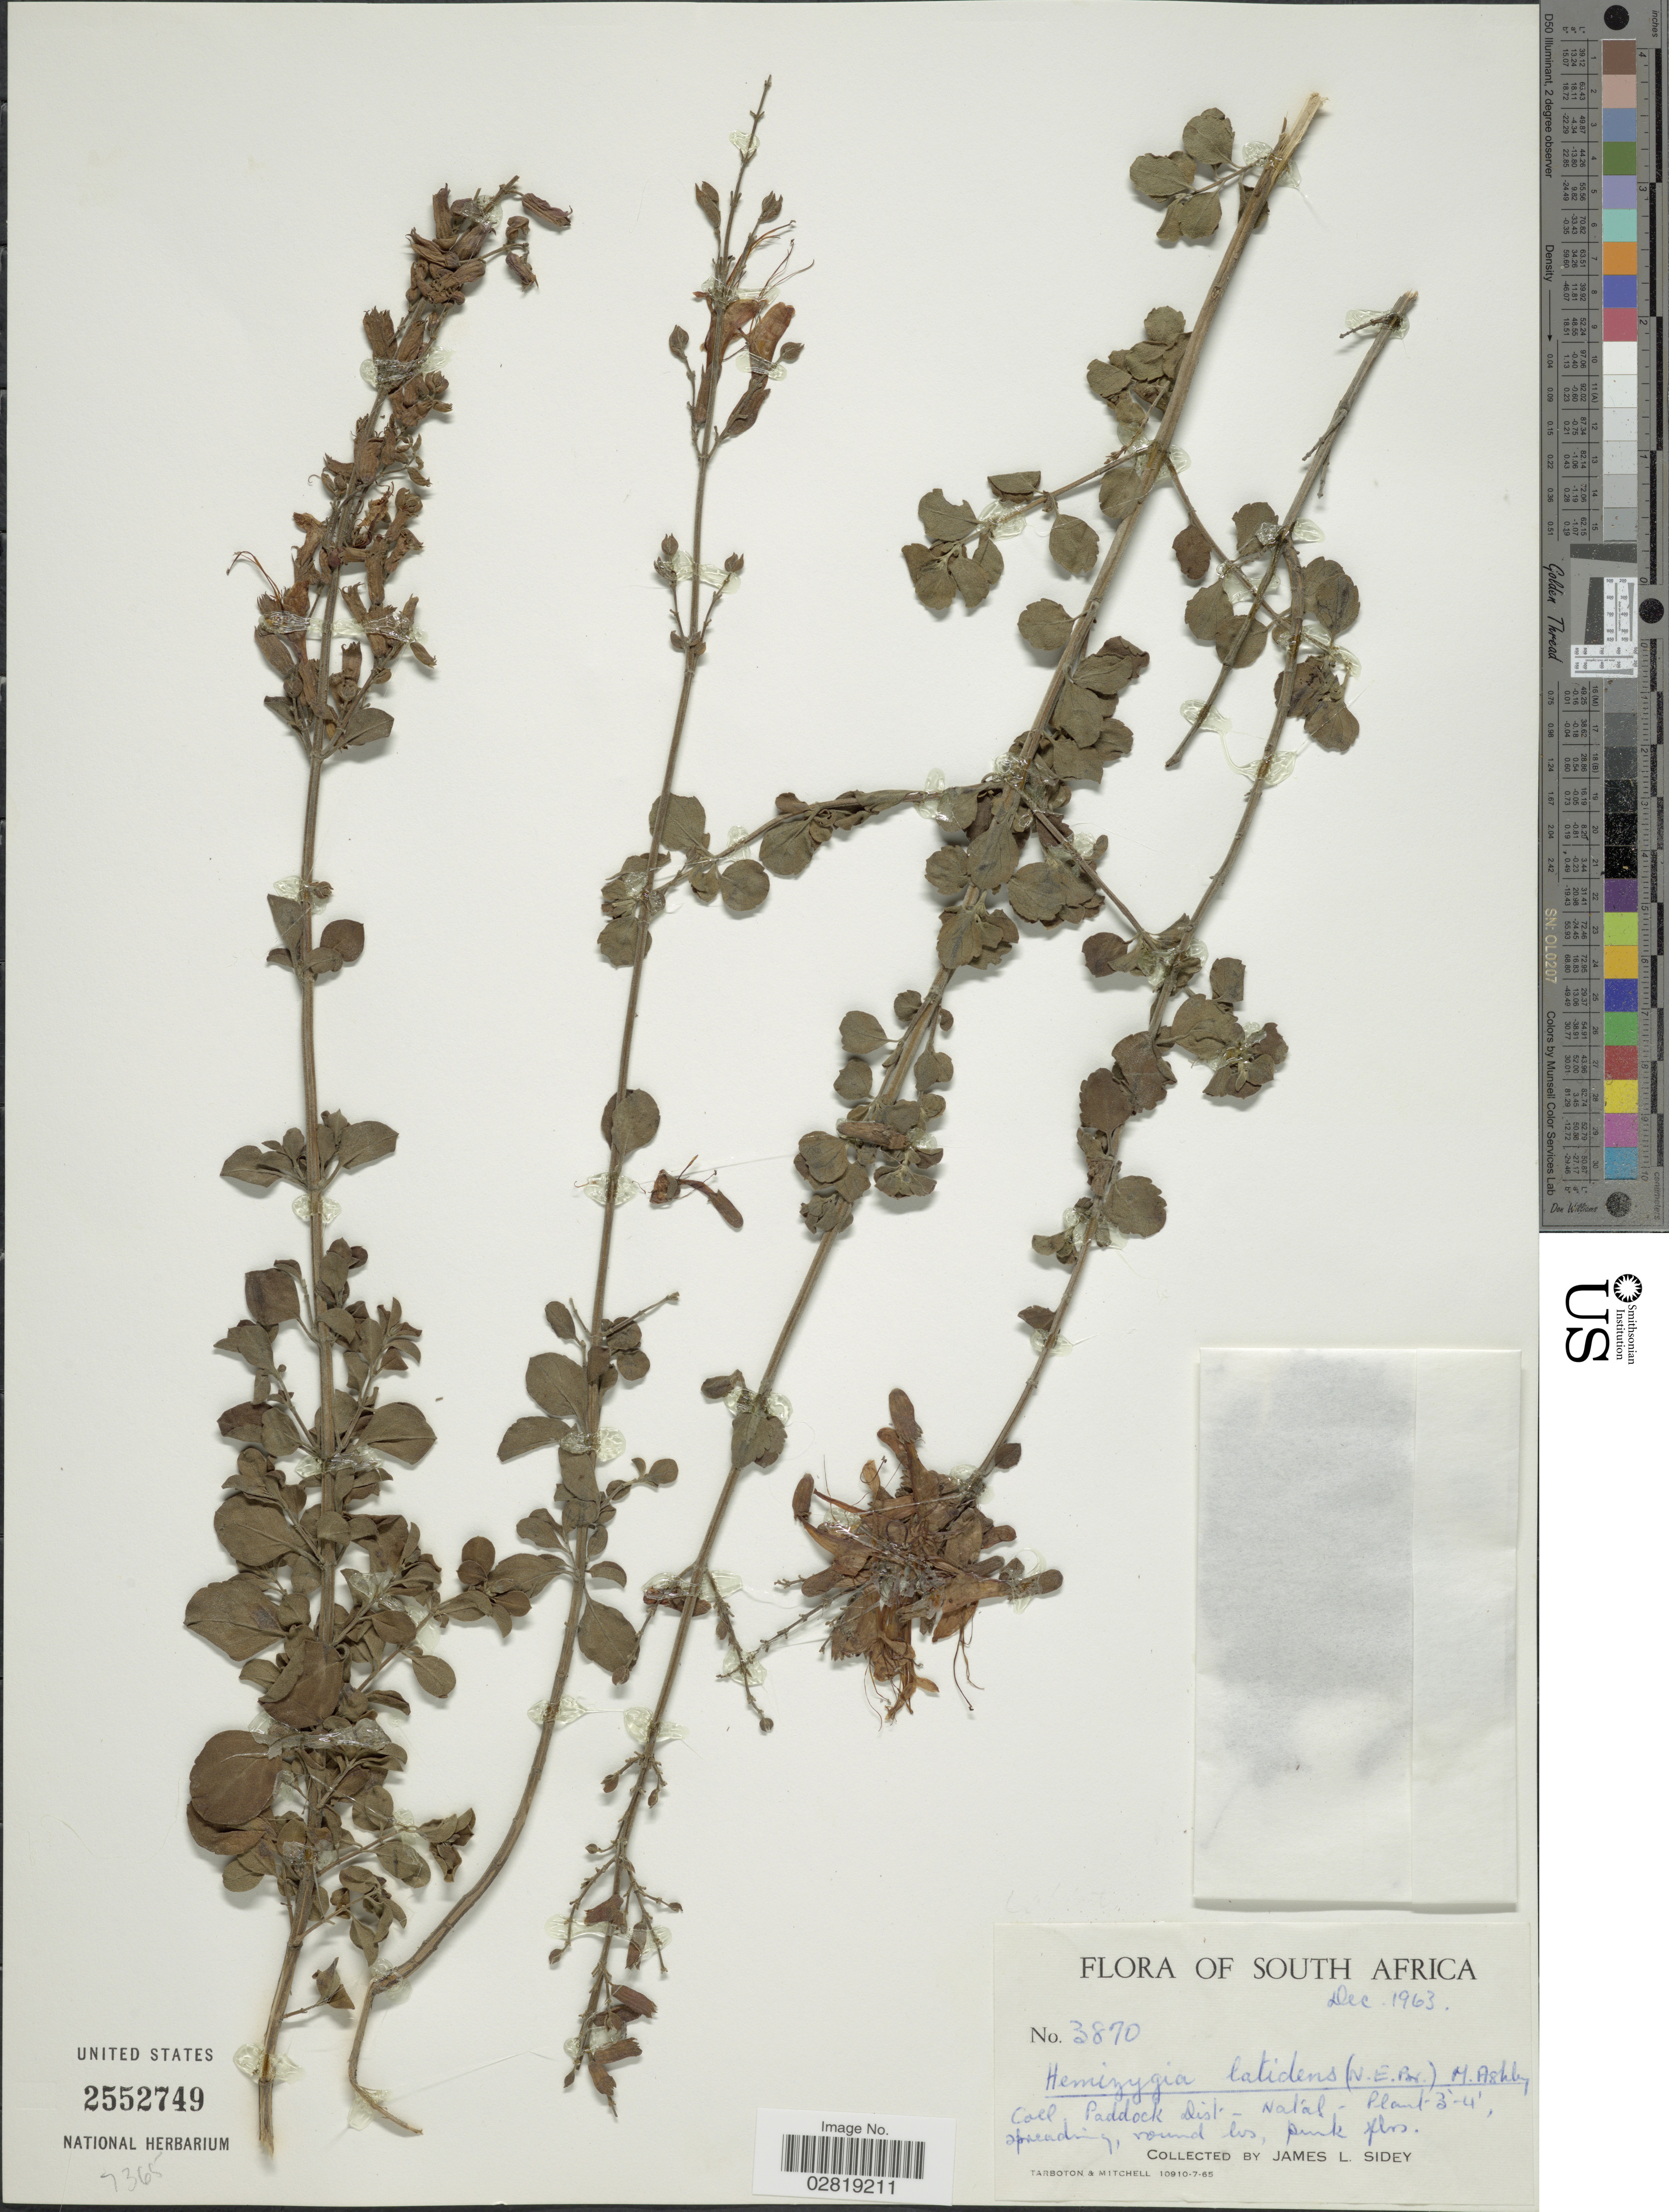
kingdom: Plantae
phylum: Tracheophyta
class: Magnoliopsida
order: Lamiales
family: Lamiaceae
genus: Hemizygia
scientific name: Hemizygia latidens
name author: (N.E. Br.) Ashby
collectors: J. L. Sidey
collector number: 3870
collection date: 1963-12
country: South Africa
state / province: KwaZulu-Natal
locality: Paddock Dist. - Natal.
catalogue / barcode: US 2552749